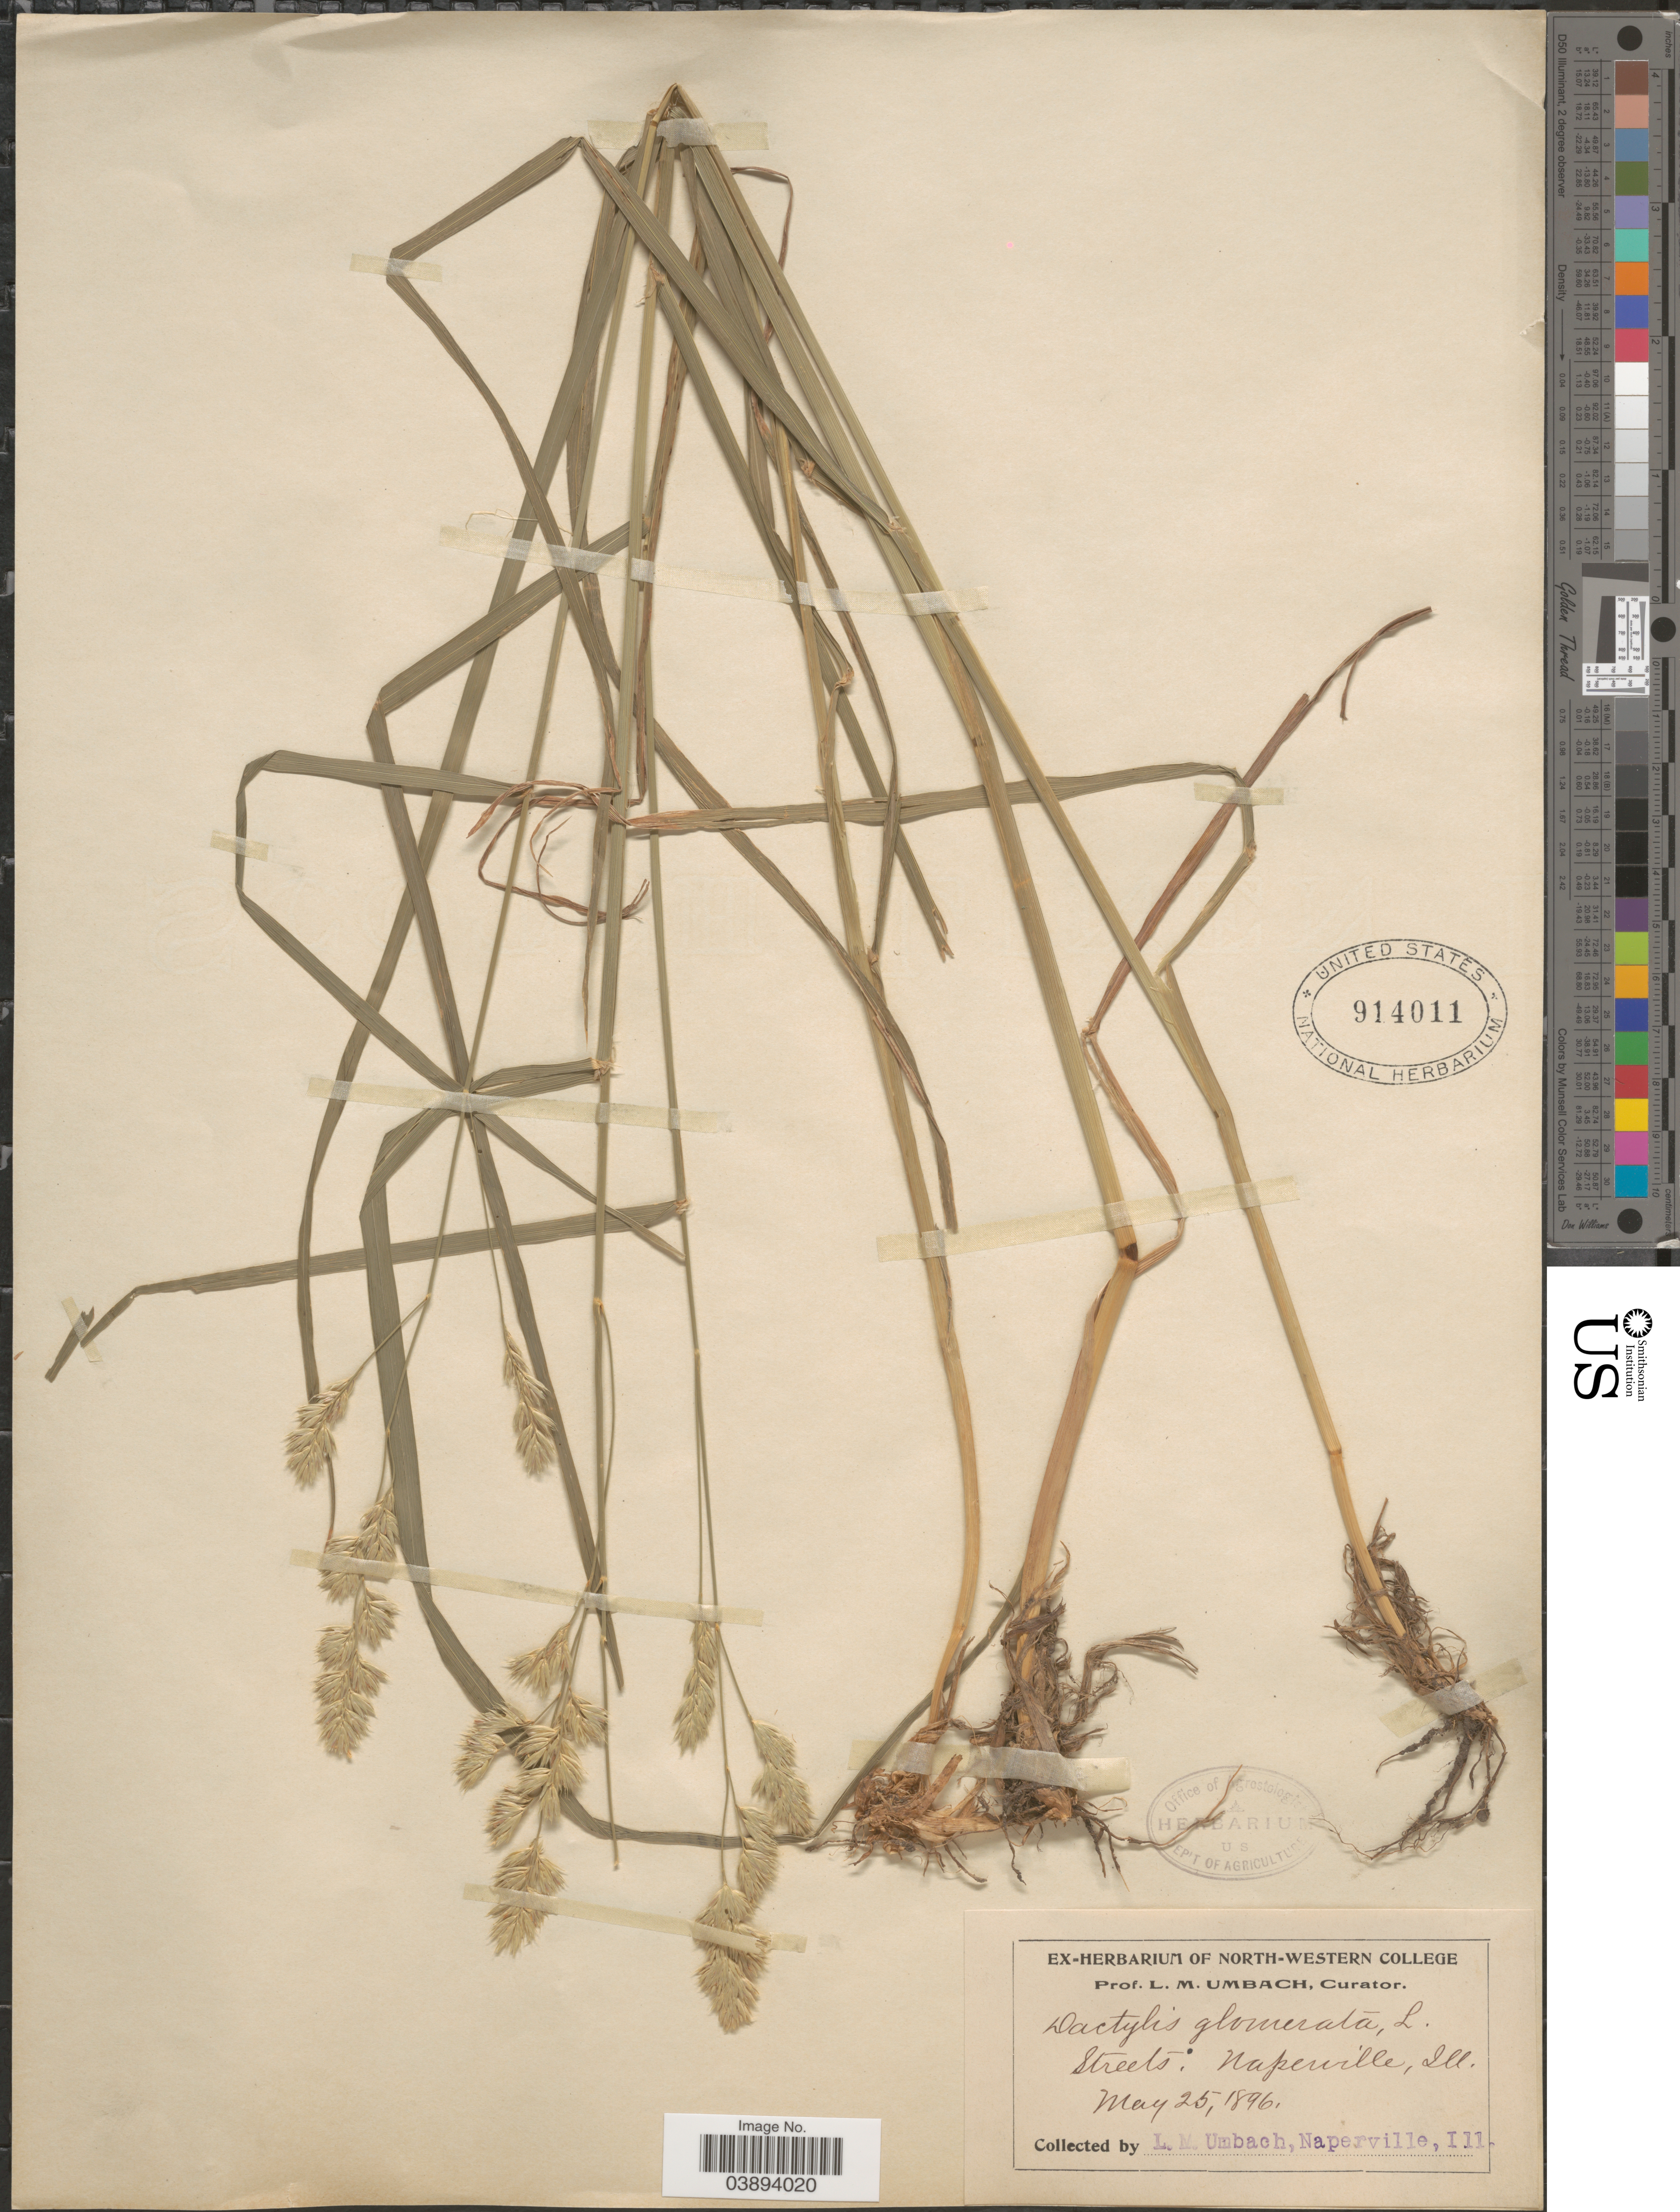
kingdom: Plantae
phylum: Tracheophyta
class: Liliopsida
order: Poales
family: Poaceae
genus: Dactylis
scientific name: Dactylis glomerata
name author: L.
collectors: L. M. Umbach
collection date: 1896-05-25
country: United States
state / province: Illinois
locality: Streets, Naperville.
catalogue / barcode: US 914011